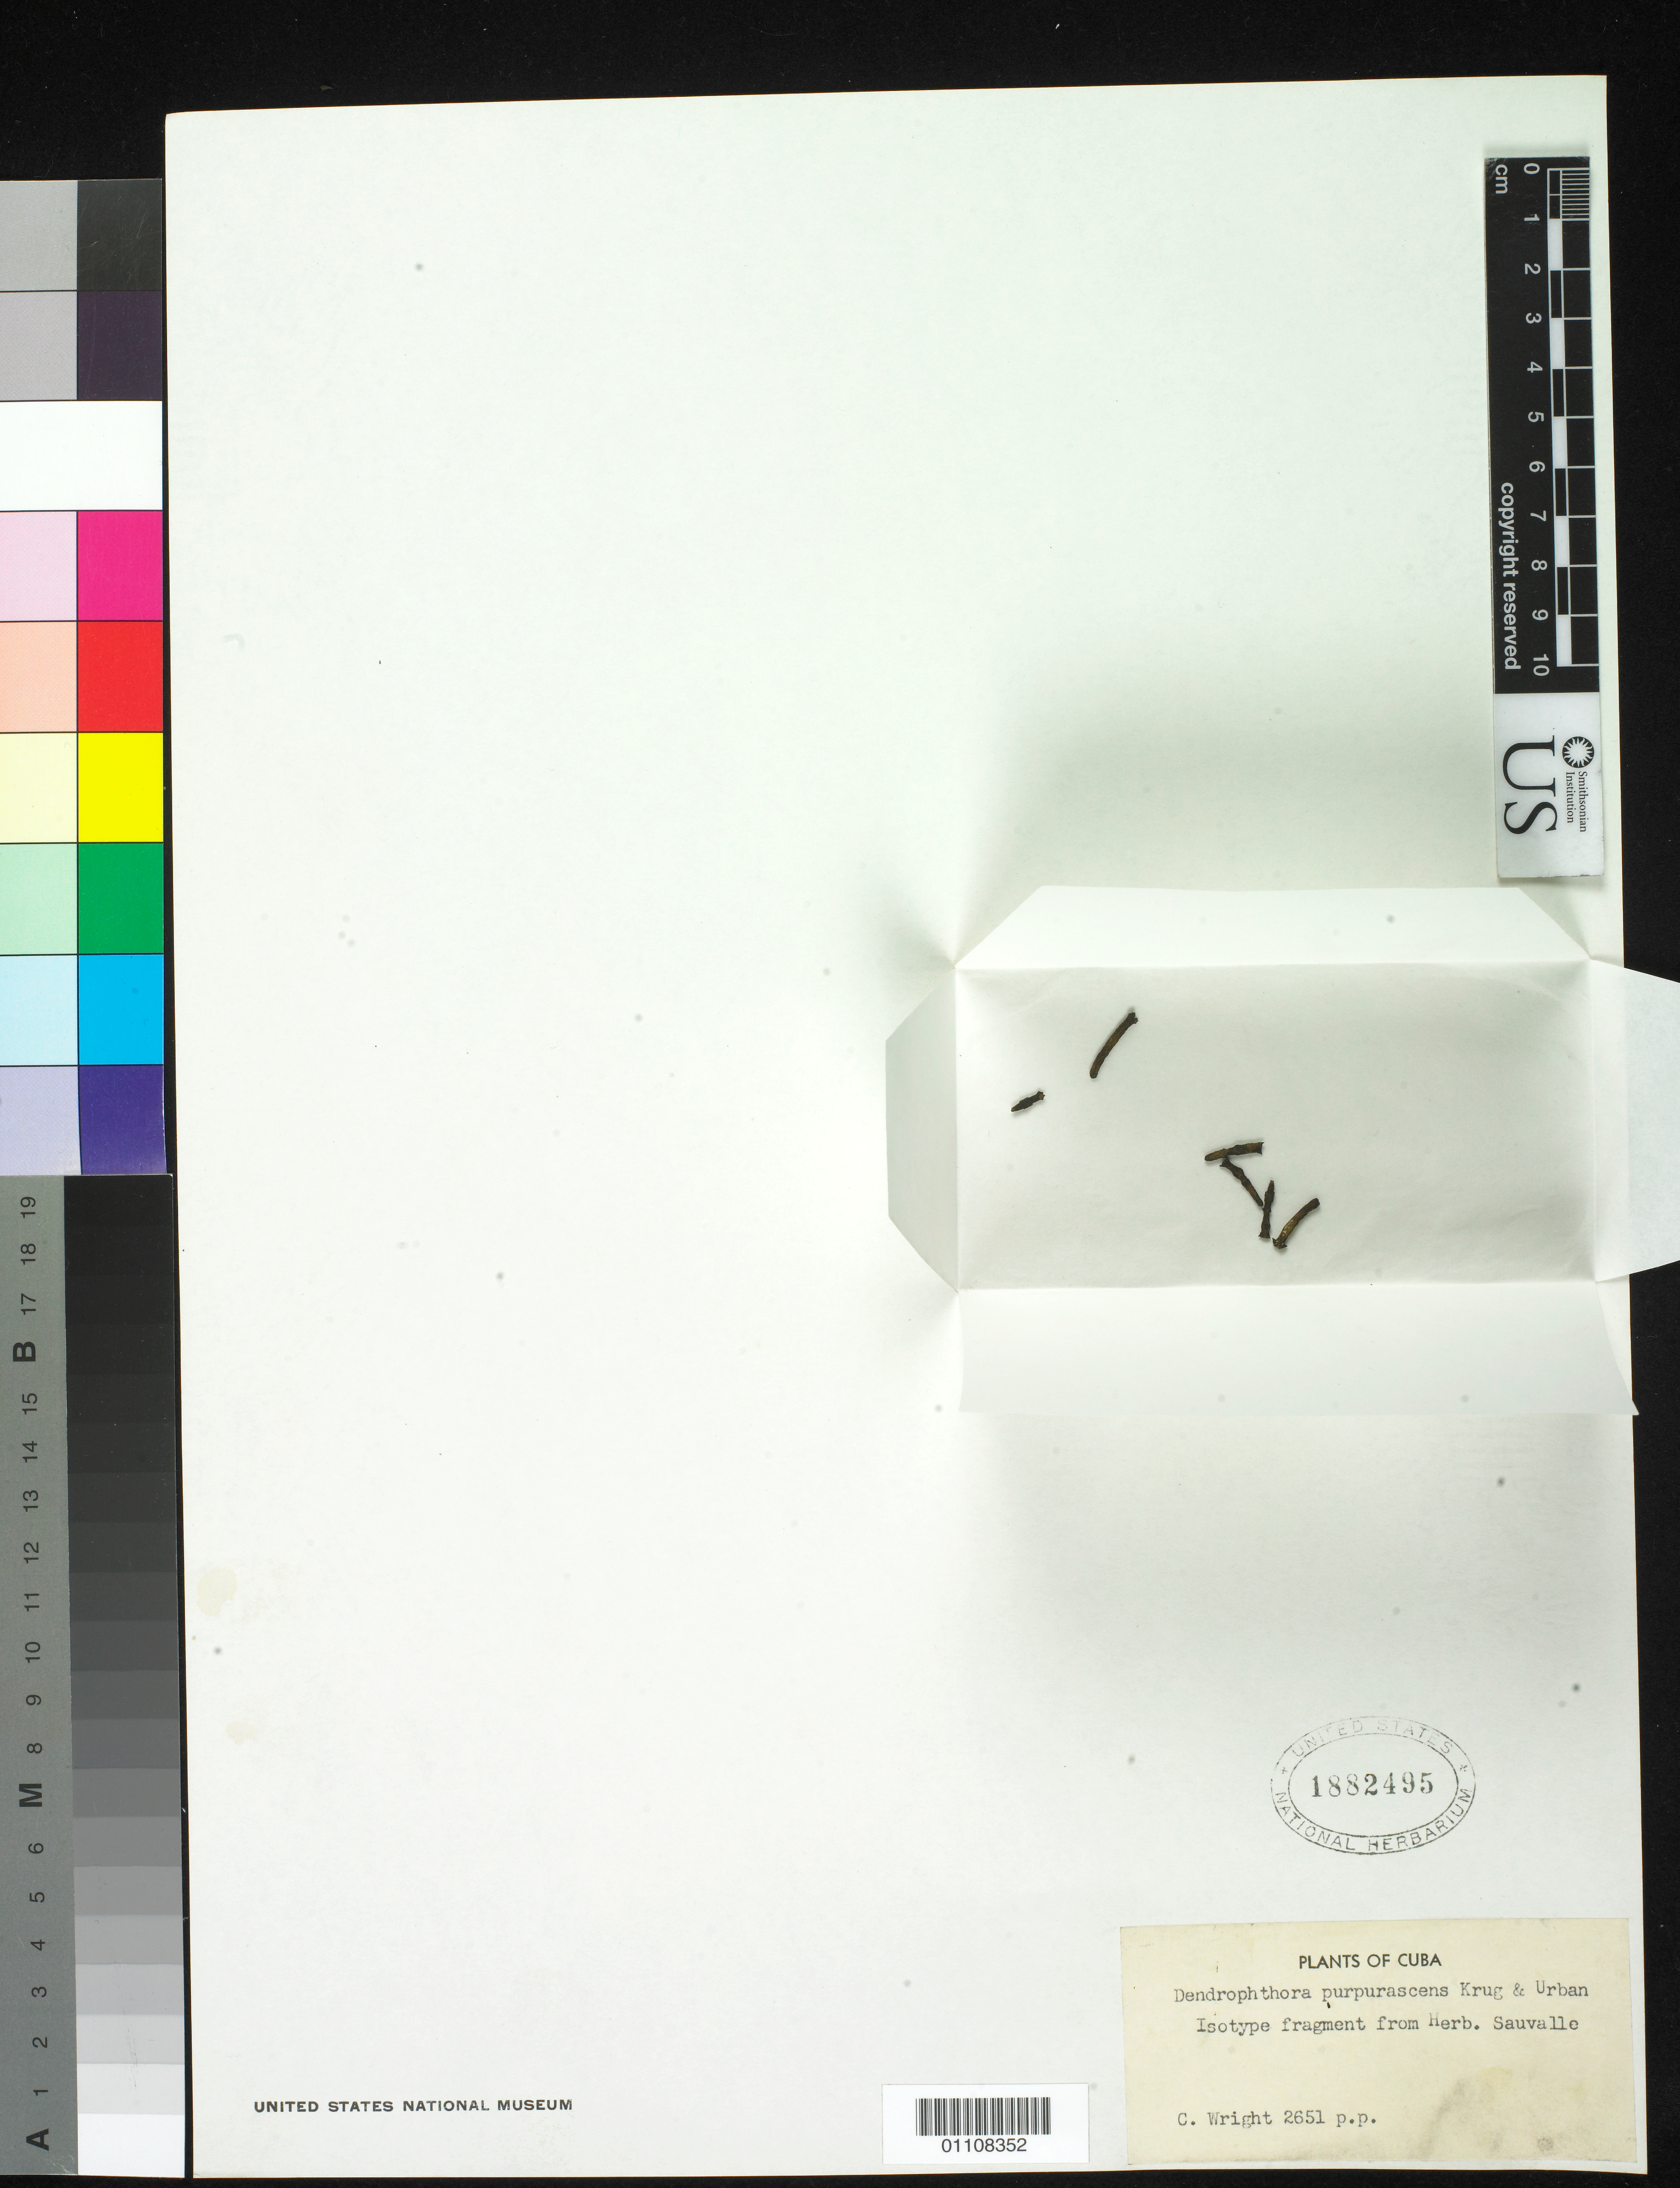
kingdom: Plantae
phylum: Tracheophyta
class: Magnoliopsida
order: Santalales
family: Viscaceae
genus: Arceuthobium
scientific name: Arceuthobium glaucum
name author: C. Wright ex Griseb.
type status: Isosyntype; Type Collection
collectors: C. Wright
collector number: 2651 p.p.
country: Cuba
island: Greater Antilles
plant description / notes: Fragmentary material of type specimen (of Dendrophthora purpurascens) ex Herb. Sauvalle.; Krug & Urb. (1898) considered the types of Arceuthobium glaucum C. Wright ex Griseb. to be a mixed collection, restricting that name to the female element and describing the new taxon Dendrophthora purpurascens based on the male element. Kuijt (1961) apparently considers both to represent a single taxon, as Dendrophthora glauca (C. Wright ex Griseb.) Eichler.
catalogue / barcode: US 1882495